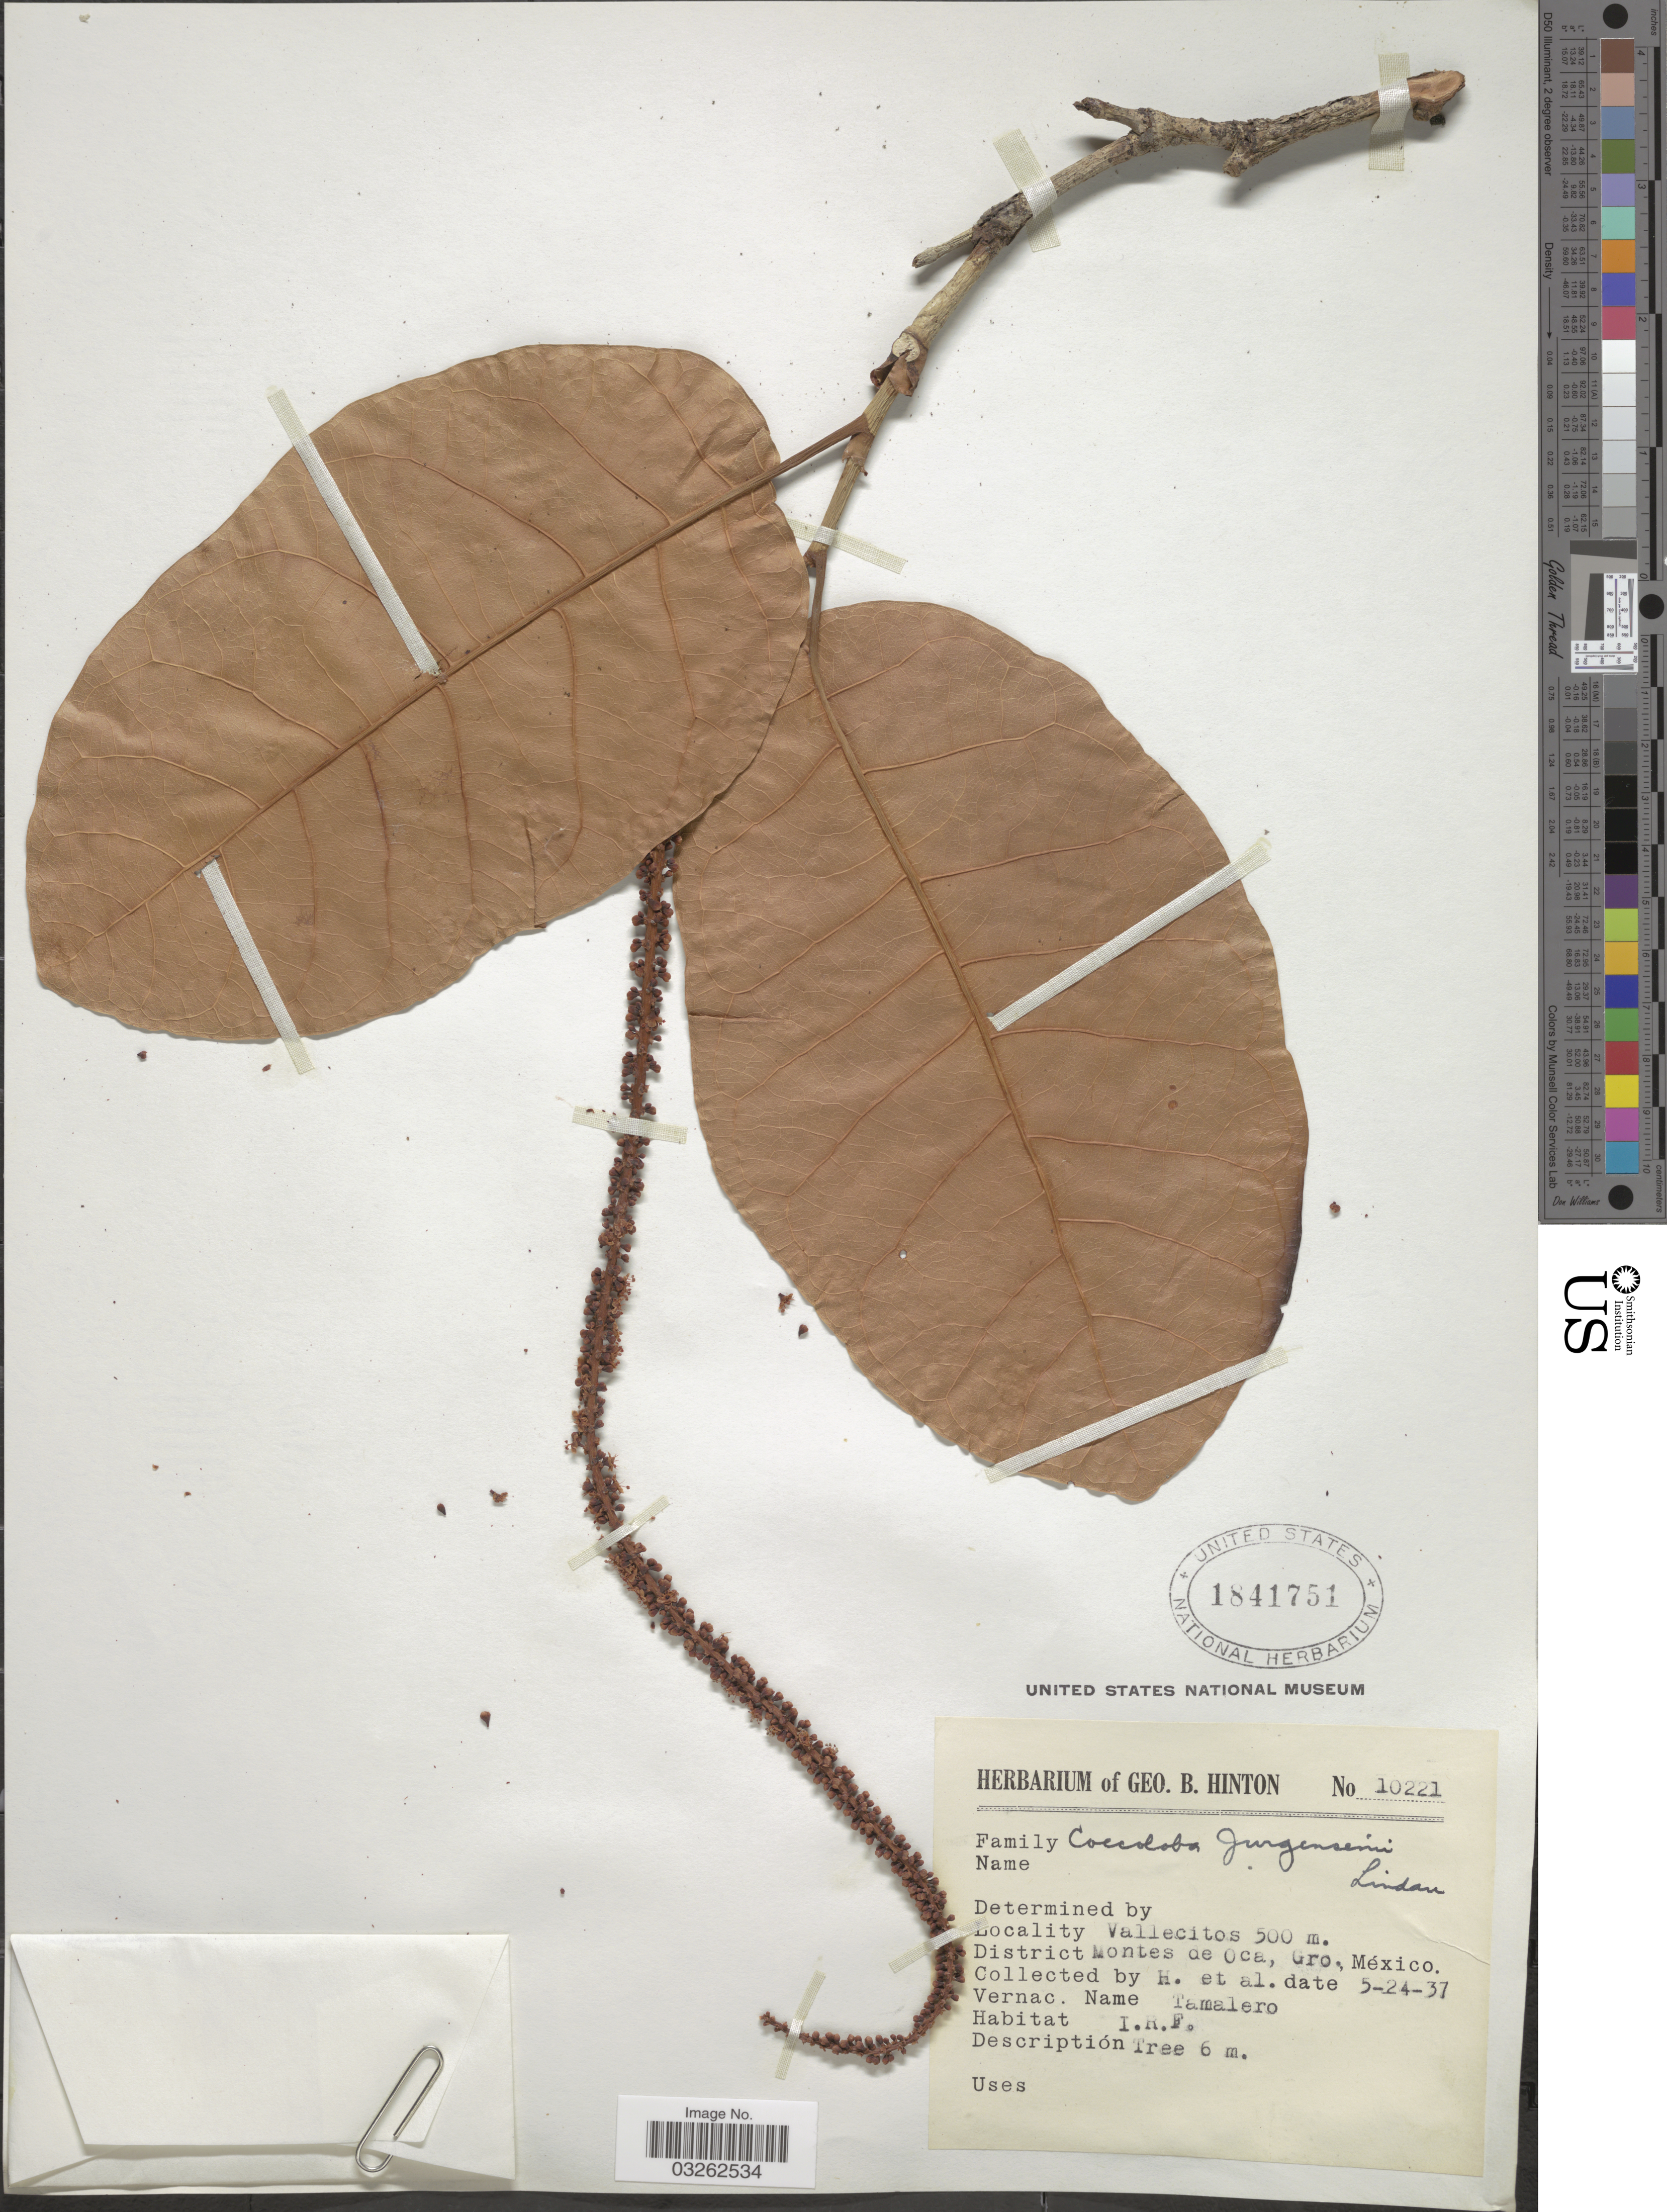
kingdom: Plantae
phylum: Tracheophyta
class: Magnoliopsida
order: Caryophyllales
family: Polygonaceae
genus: Coccoloba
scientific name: Coccoloba barbadensis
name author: Jacq.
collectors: G. B. Hinton & et al.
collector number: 10221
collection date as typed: Transcribed d/m/y: 24/5/27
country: Mexico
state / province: Guerrero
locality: Vallecitos. District Montes de Oca.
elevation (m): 500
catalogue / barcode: US 1841751